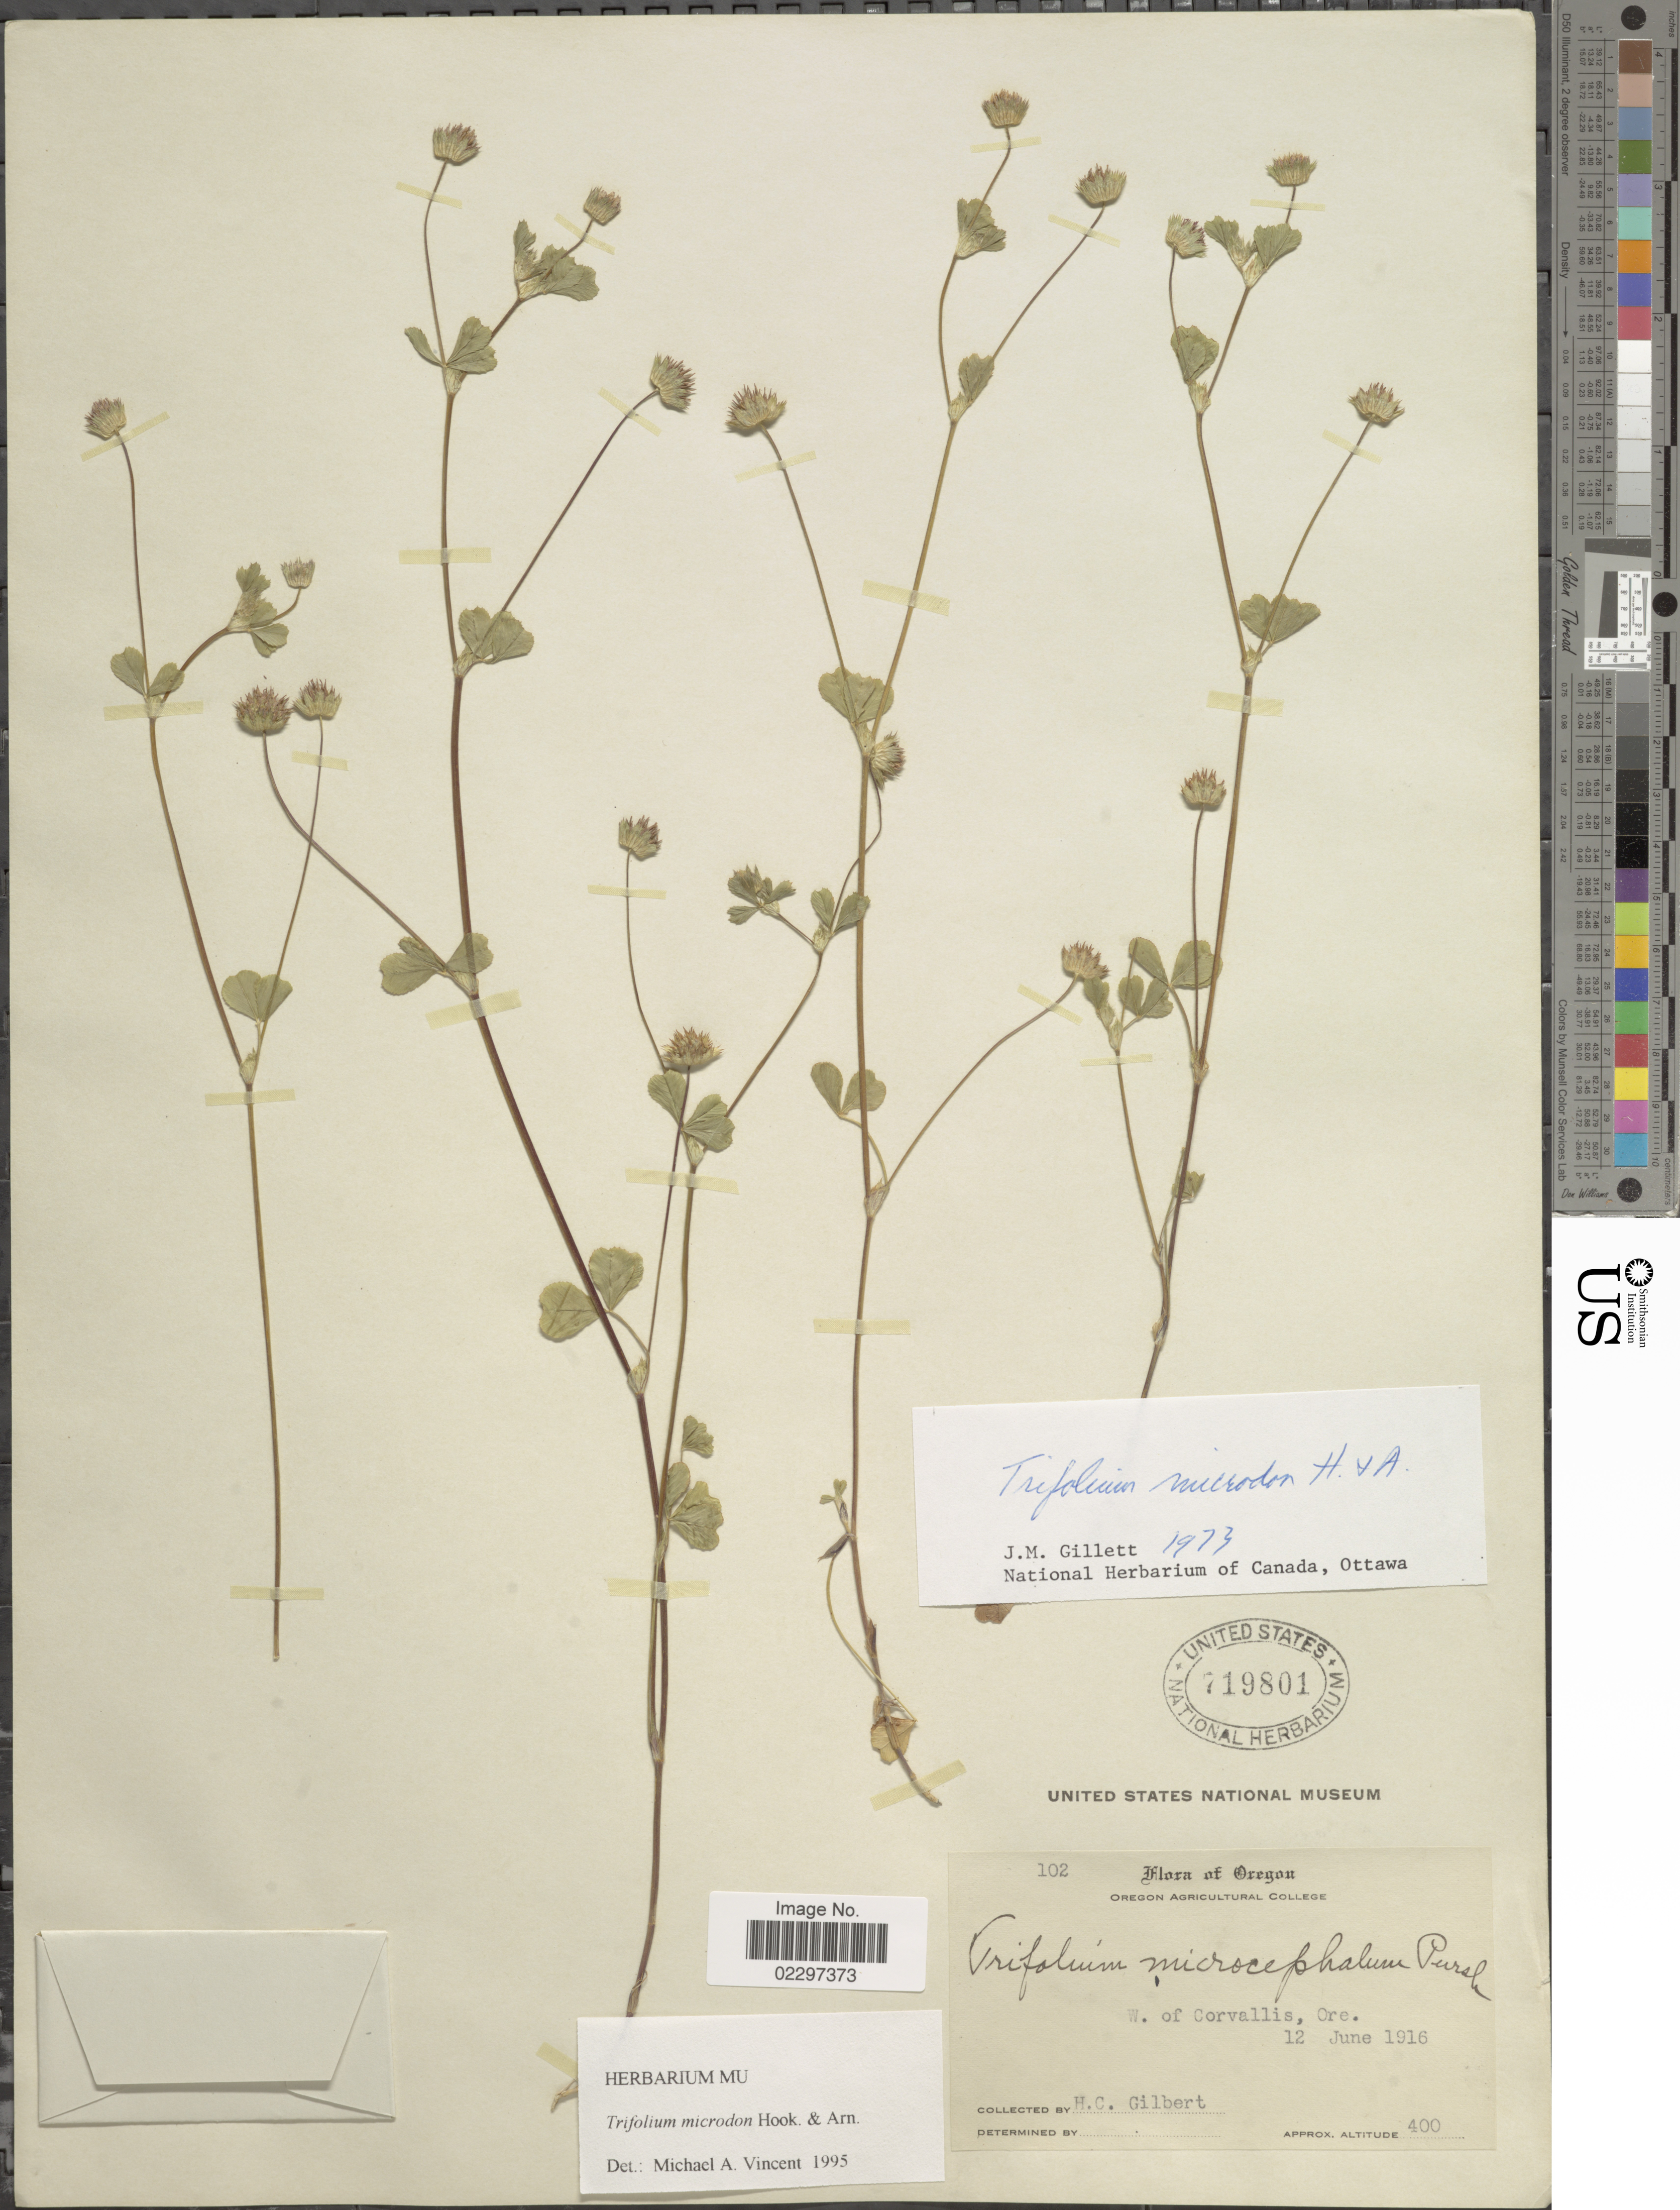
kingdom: Plantae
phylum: Tracheophyta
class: Magnoliopsida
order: Fabales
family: Fabaceae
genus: Trifolium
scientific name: Trifolium microdon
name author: Hook. & Arn.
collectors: H. Gilbert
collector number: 102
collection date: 1916-06-12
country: United States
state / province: Oregon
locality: W. of Corvallis, Ore.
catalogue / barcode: US 719801